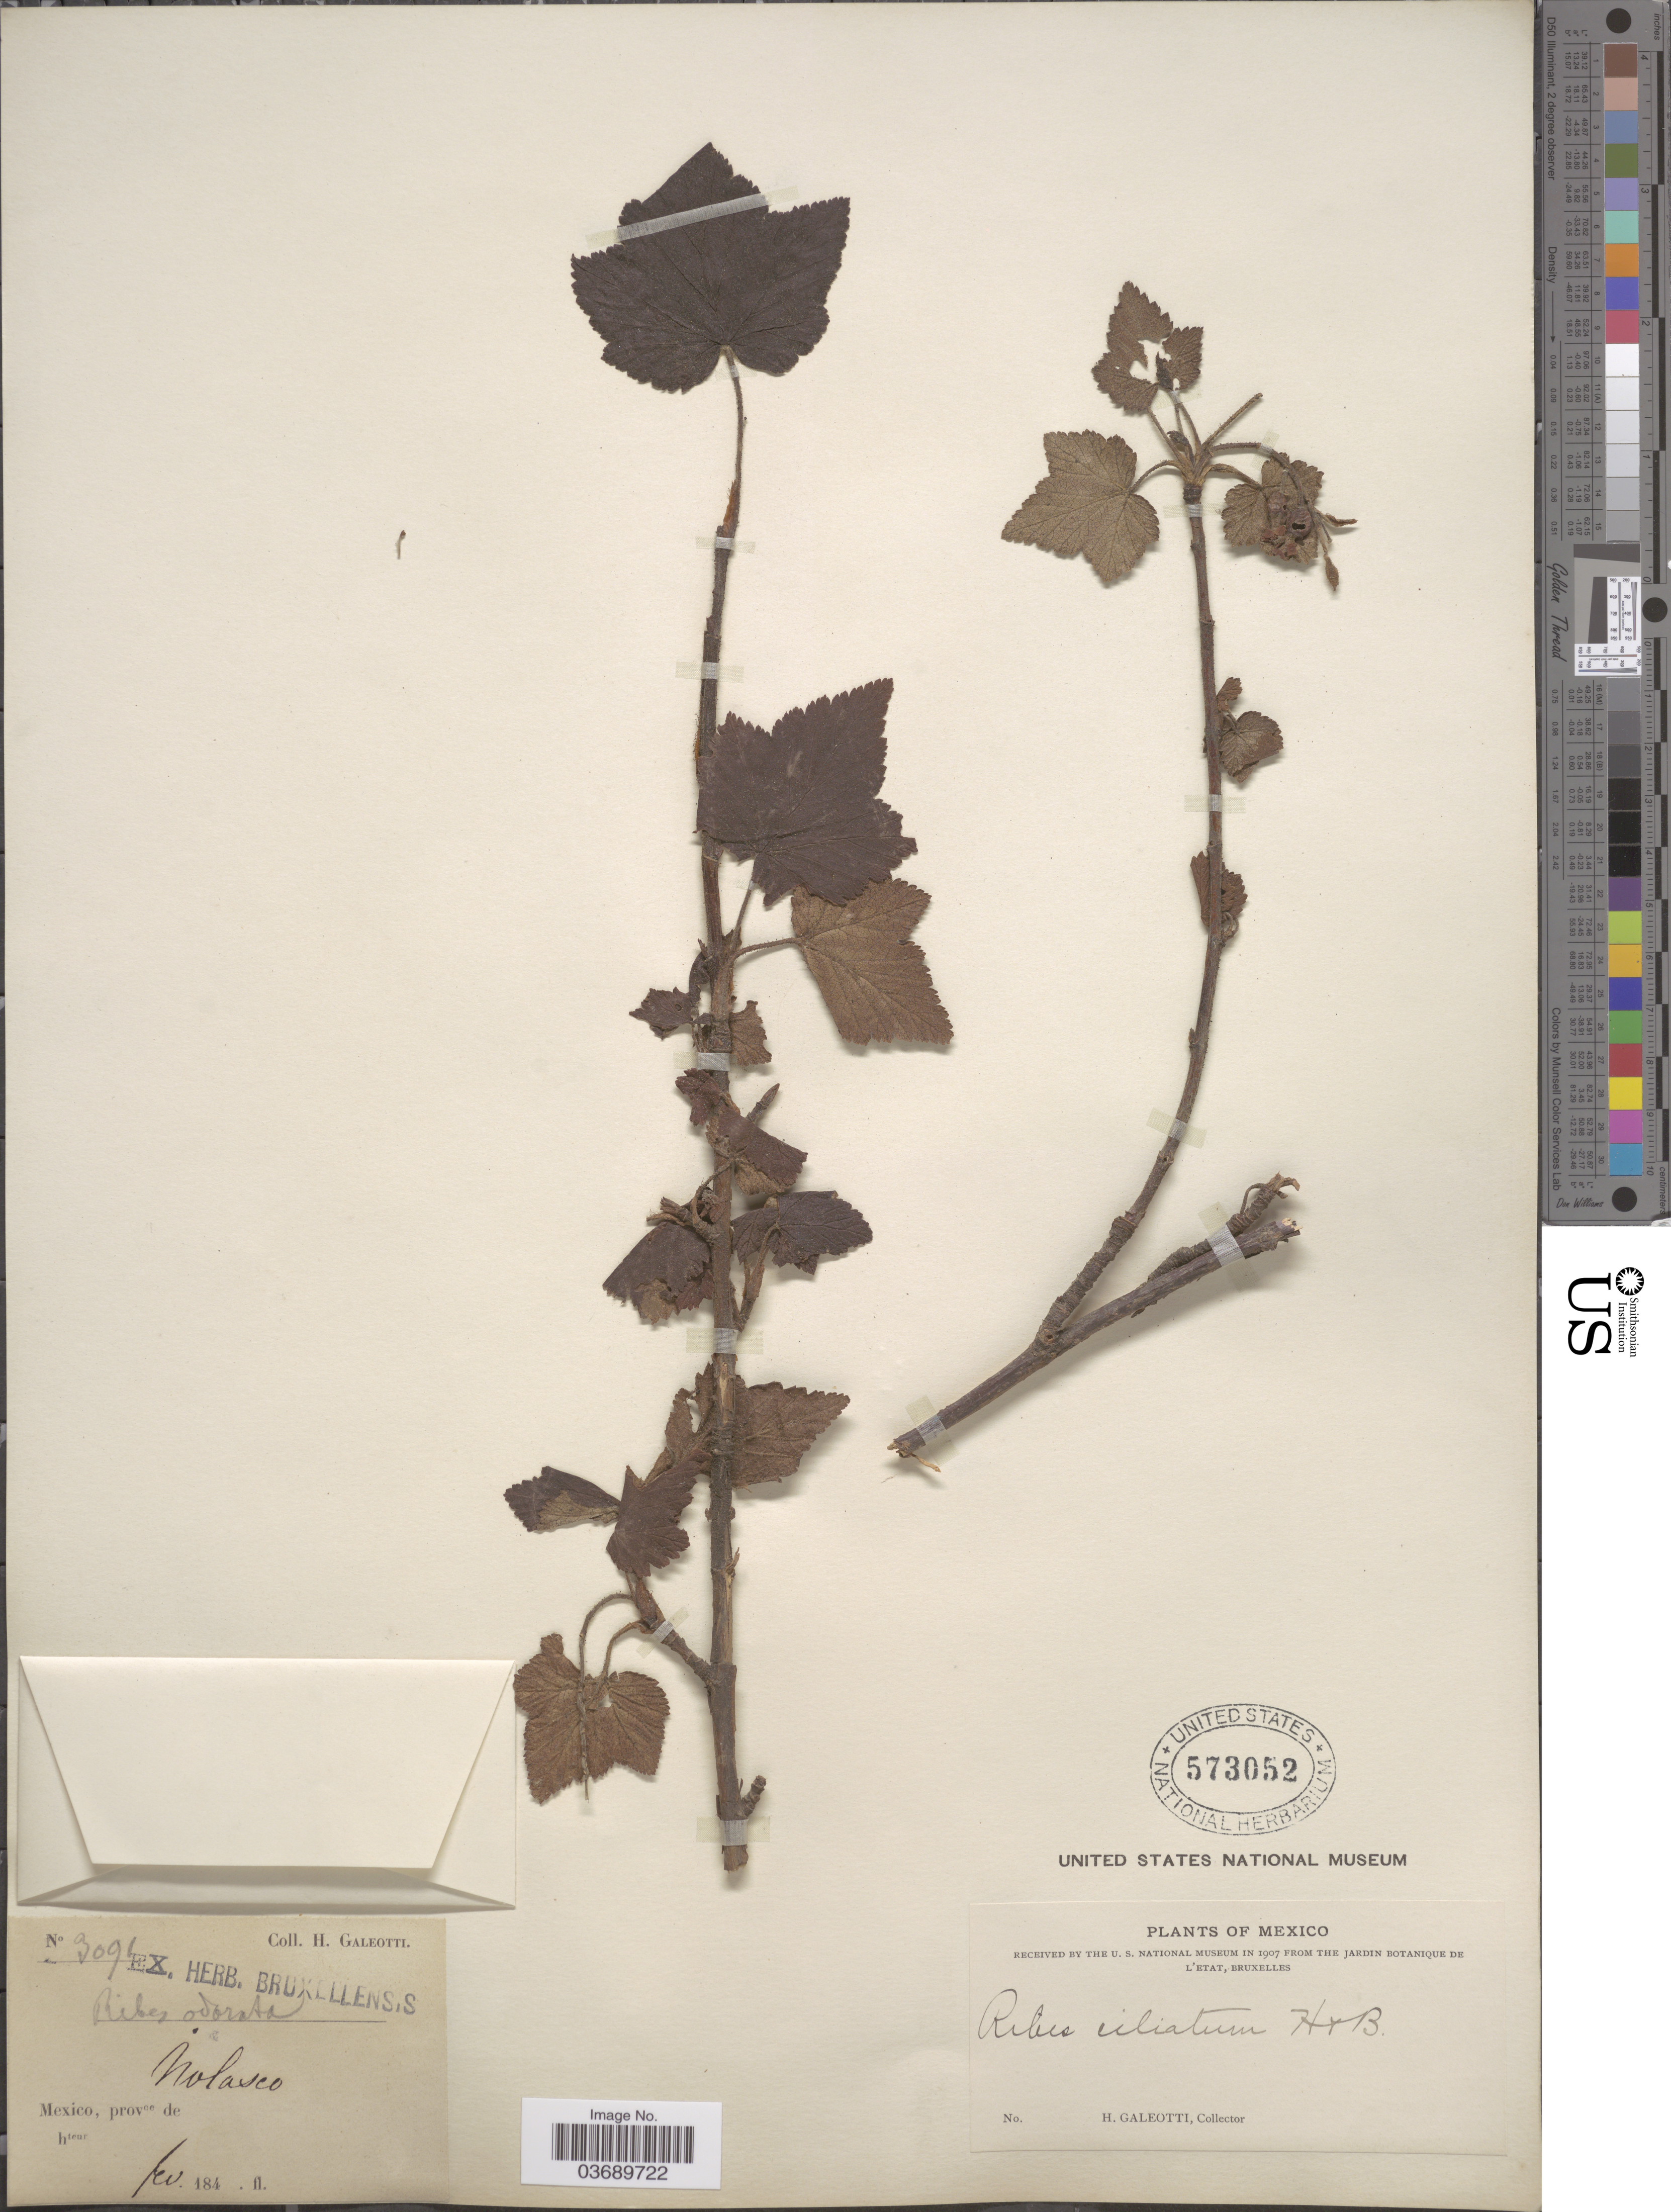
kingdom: Plantae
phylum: Tracheophyta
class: Magnoliopsida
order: Saxifragales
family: Grossulariaceae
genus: Ribes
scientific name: Ribes ciliatum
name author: Humb. & Bonpl. ex Roem. & Schult.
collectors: H. G. Galeotti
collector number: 3091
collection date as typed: Fev. 184.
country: Mexico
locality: Nolasco.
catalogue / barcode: US 573052